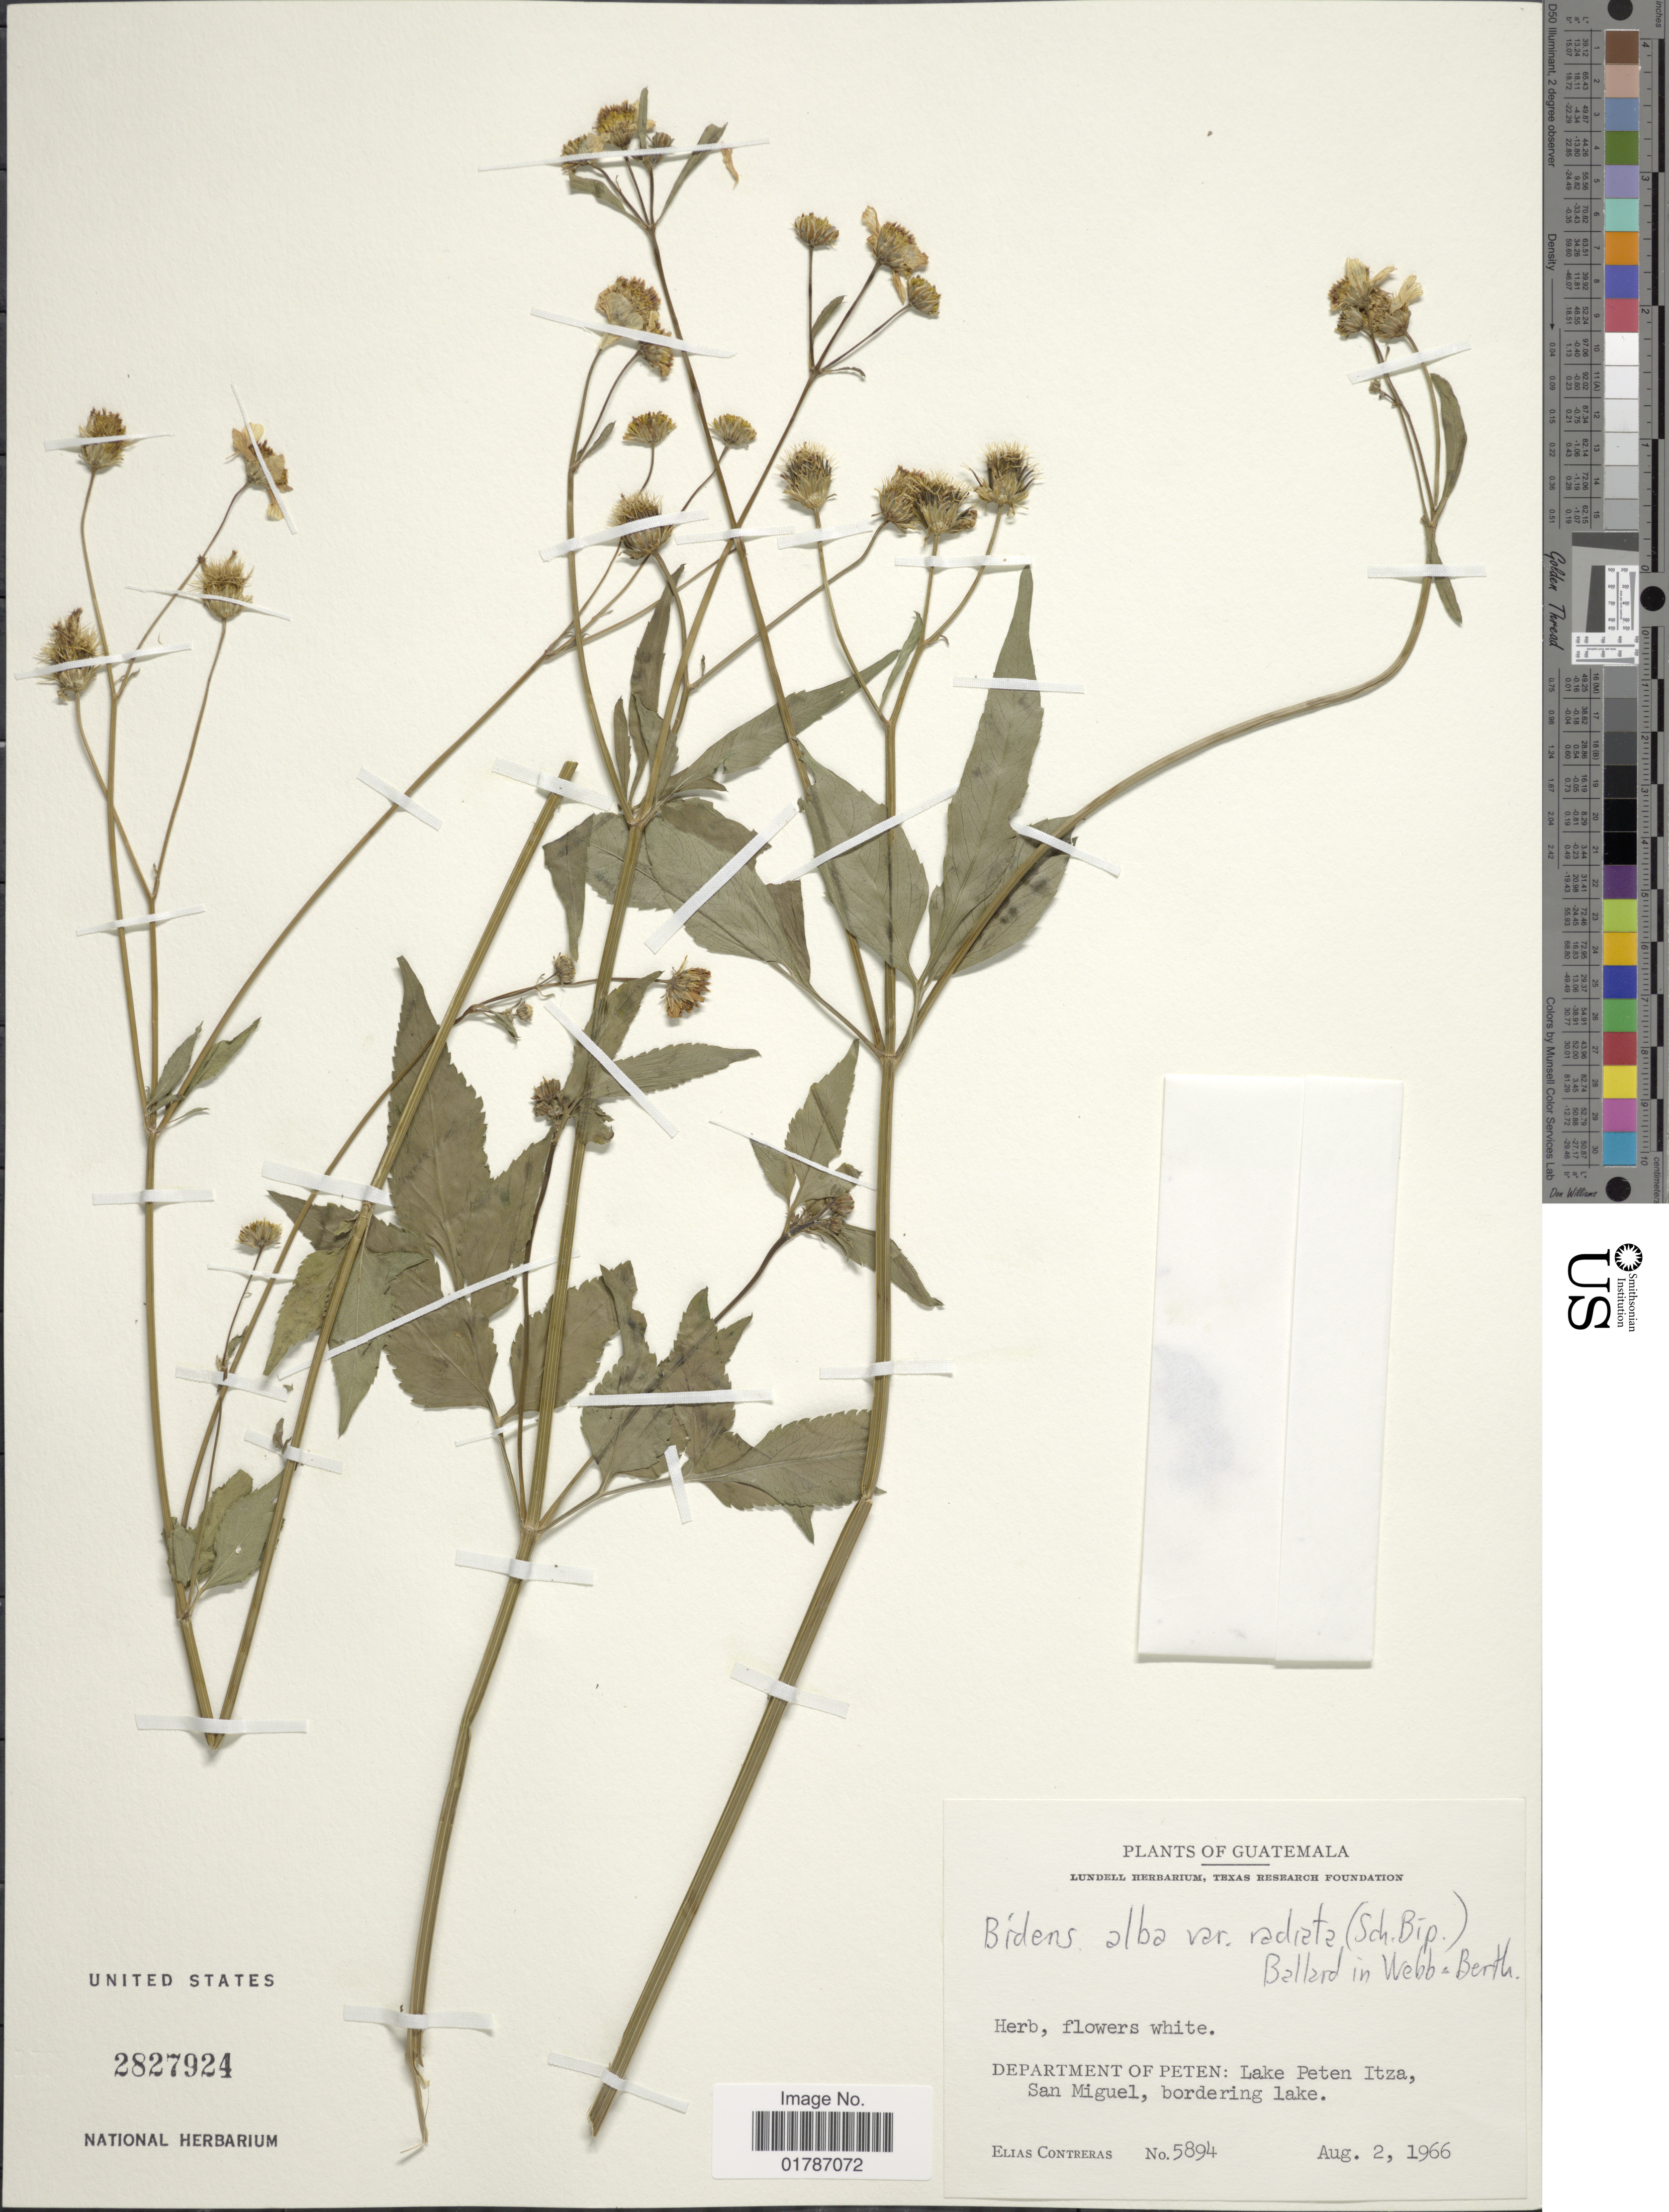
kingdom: Plantae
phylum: Tracheophyta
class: Magnoliopsida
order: Asterales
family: Asteraceae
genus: Bidens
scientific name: Bidens alba var. radiata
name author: (Sch. Bip.) R.E. Ballard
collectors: E. Contreras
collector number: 5894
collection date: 1966-08-02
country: Guatemala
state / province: El Petén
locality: Department of Peten: lake Peten Itza, San Miguel, bordering lake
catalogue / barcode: US 2827924